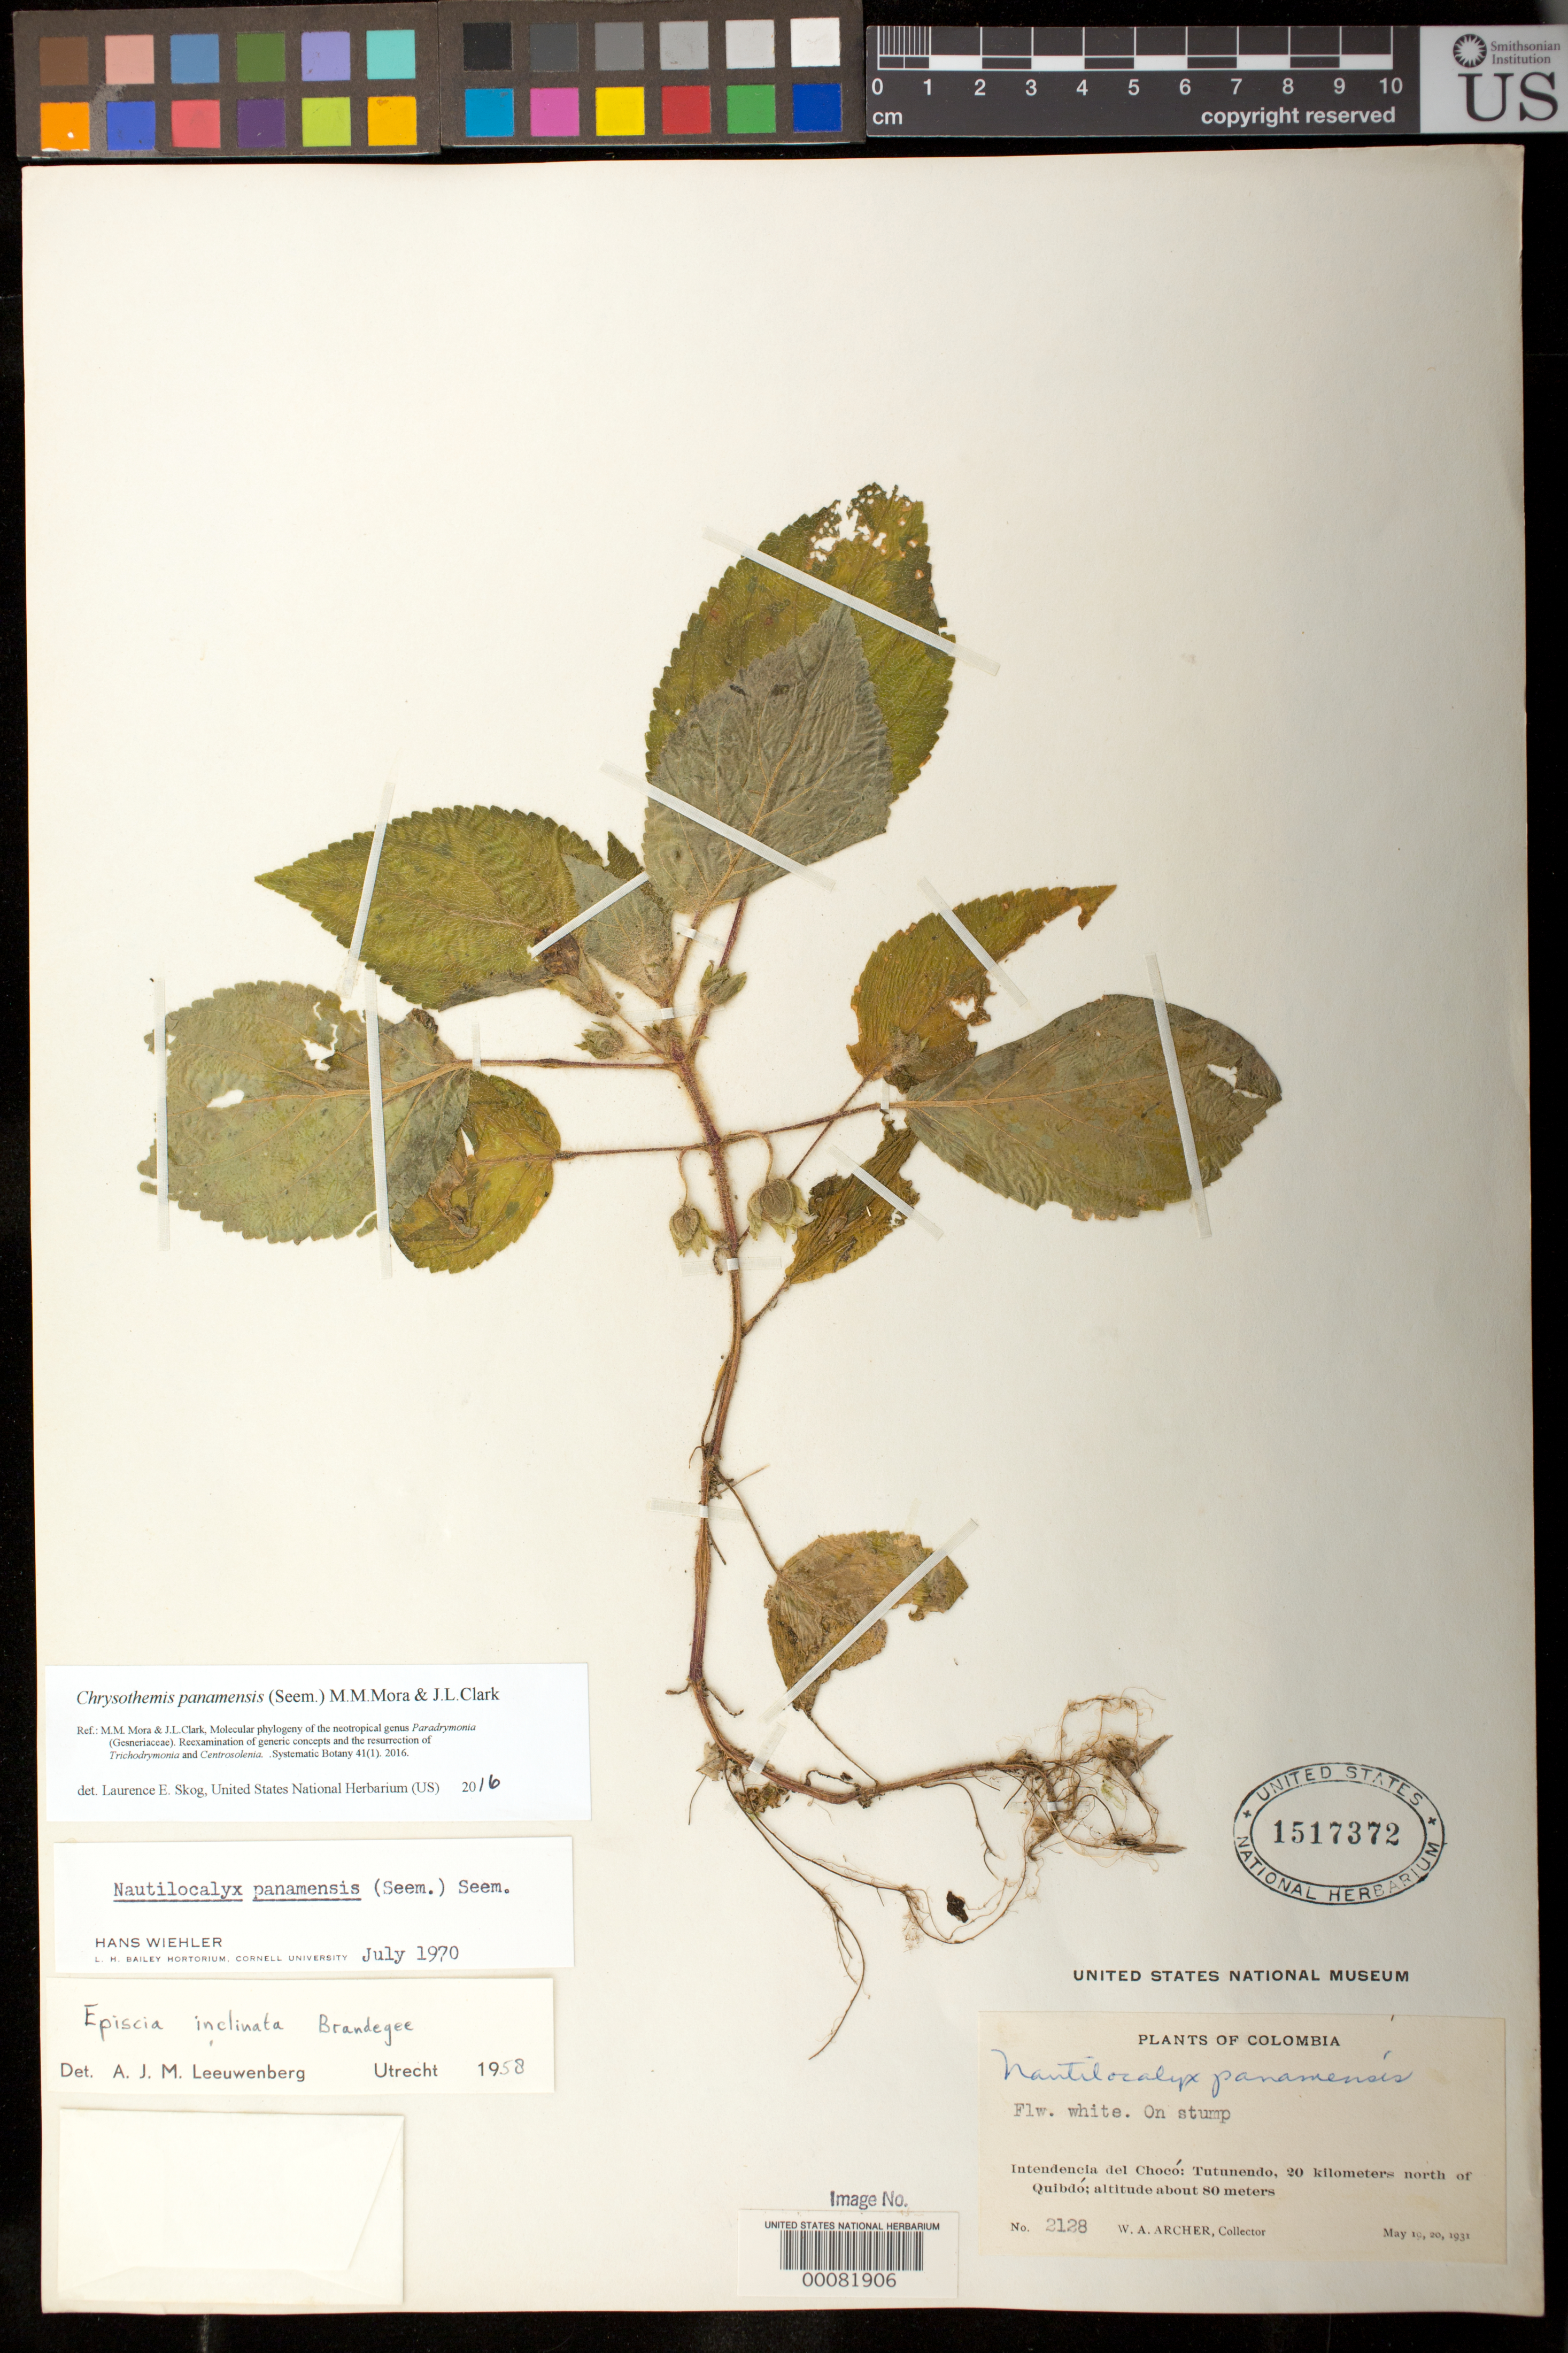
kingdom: Plantae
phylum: Tracheophyta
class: Magnoliopsida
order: Lamiales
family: Gesneriaceae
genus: Chrysothemis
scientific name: Chrysothemis panamensis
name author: (Seem.) M.M. Mora & J.L. Clark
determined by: Skog, Laurence E.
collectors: A. W. Archer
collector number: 2128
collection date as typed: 19-20 May 1931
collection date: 1931-05-19/1931-05-20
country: Colombia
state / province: Chocó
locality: Tutunendo, 20 km N of Quibdo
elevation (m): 80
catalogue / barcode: US 1517372